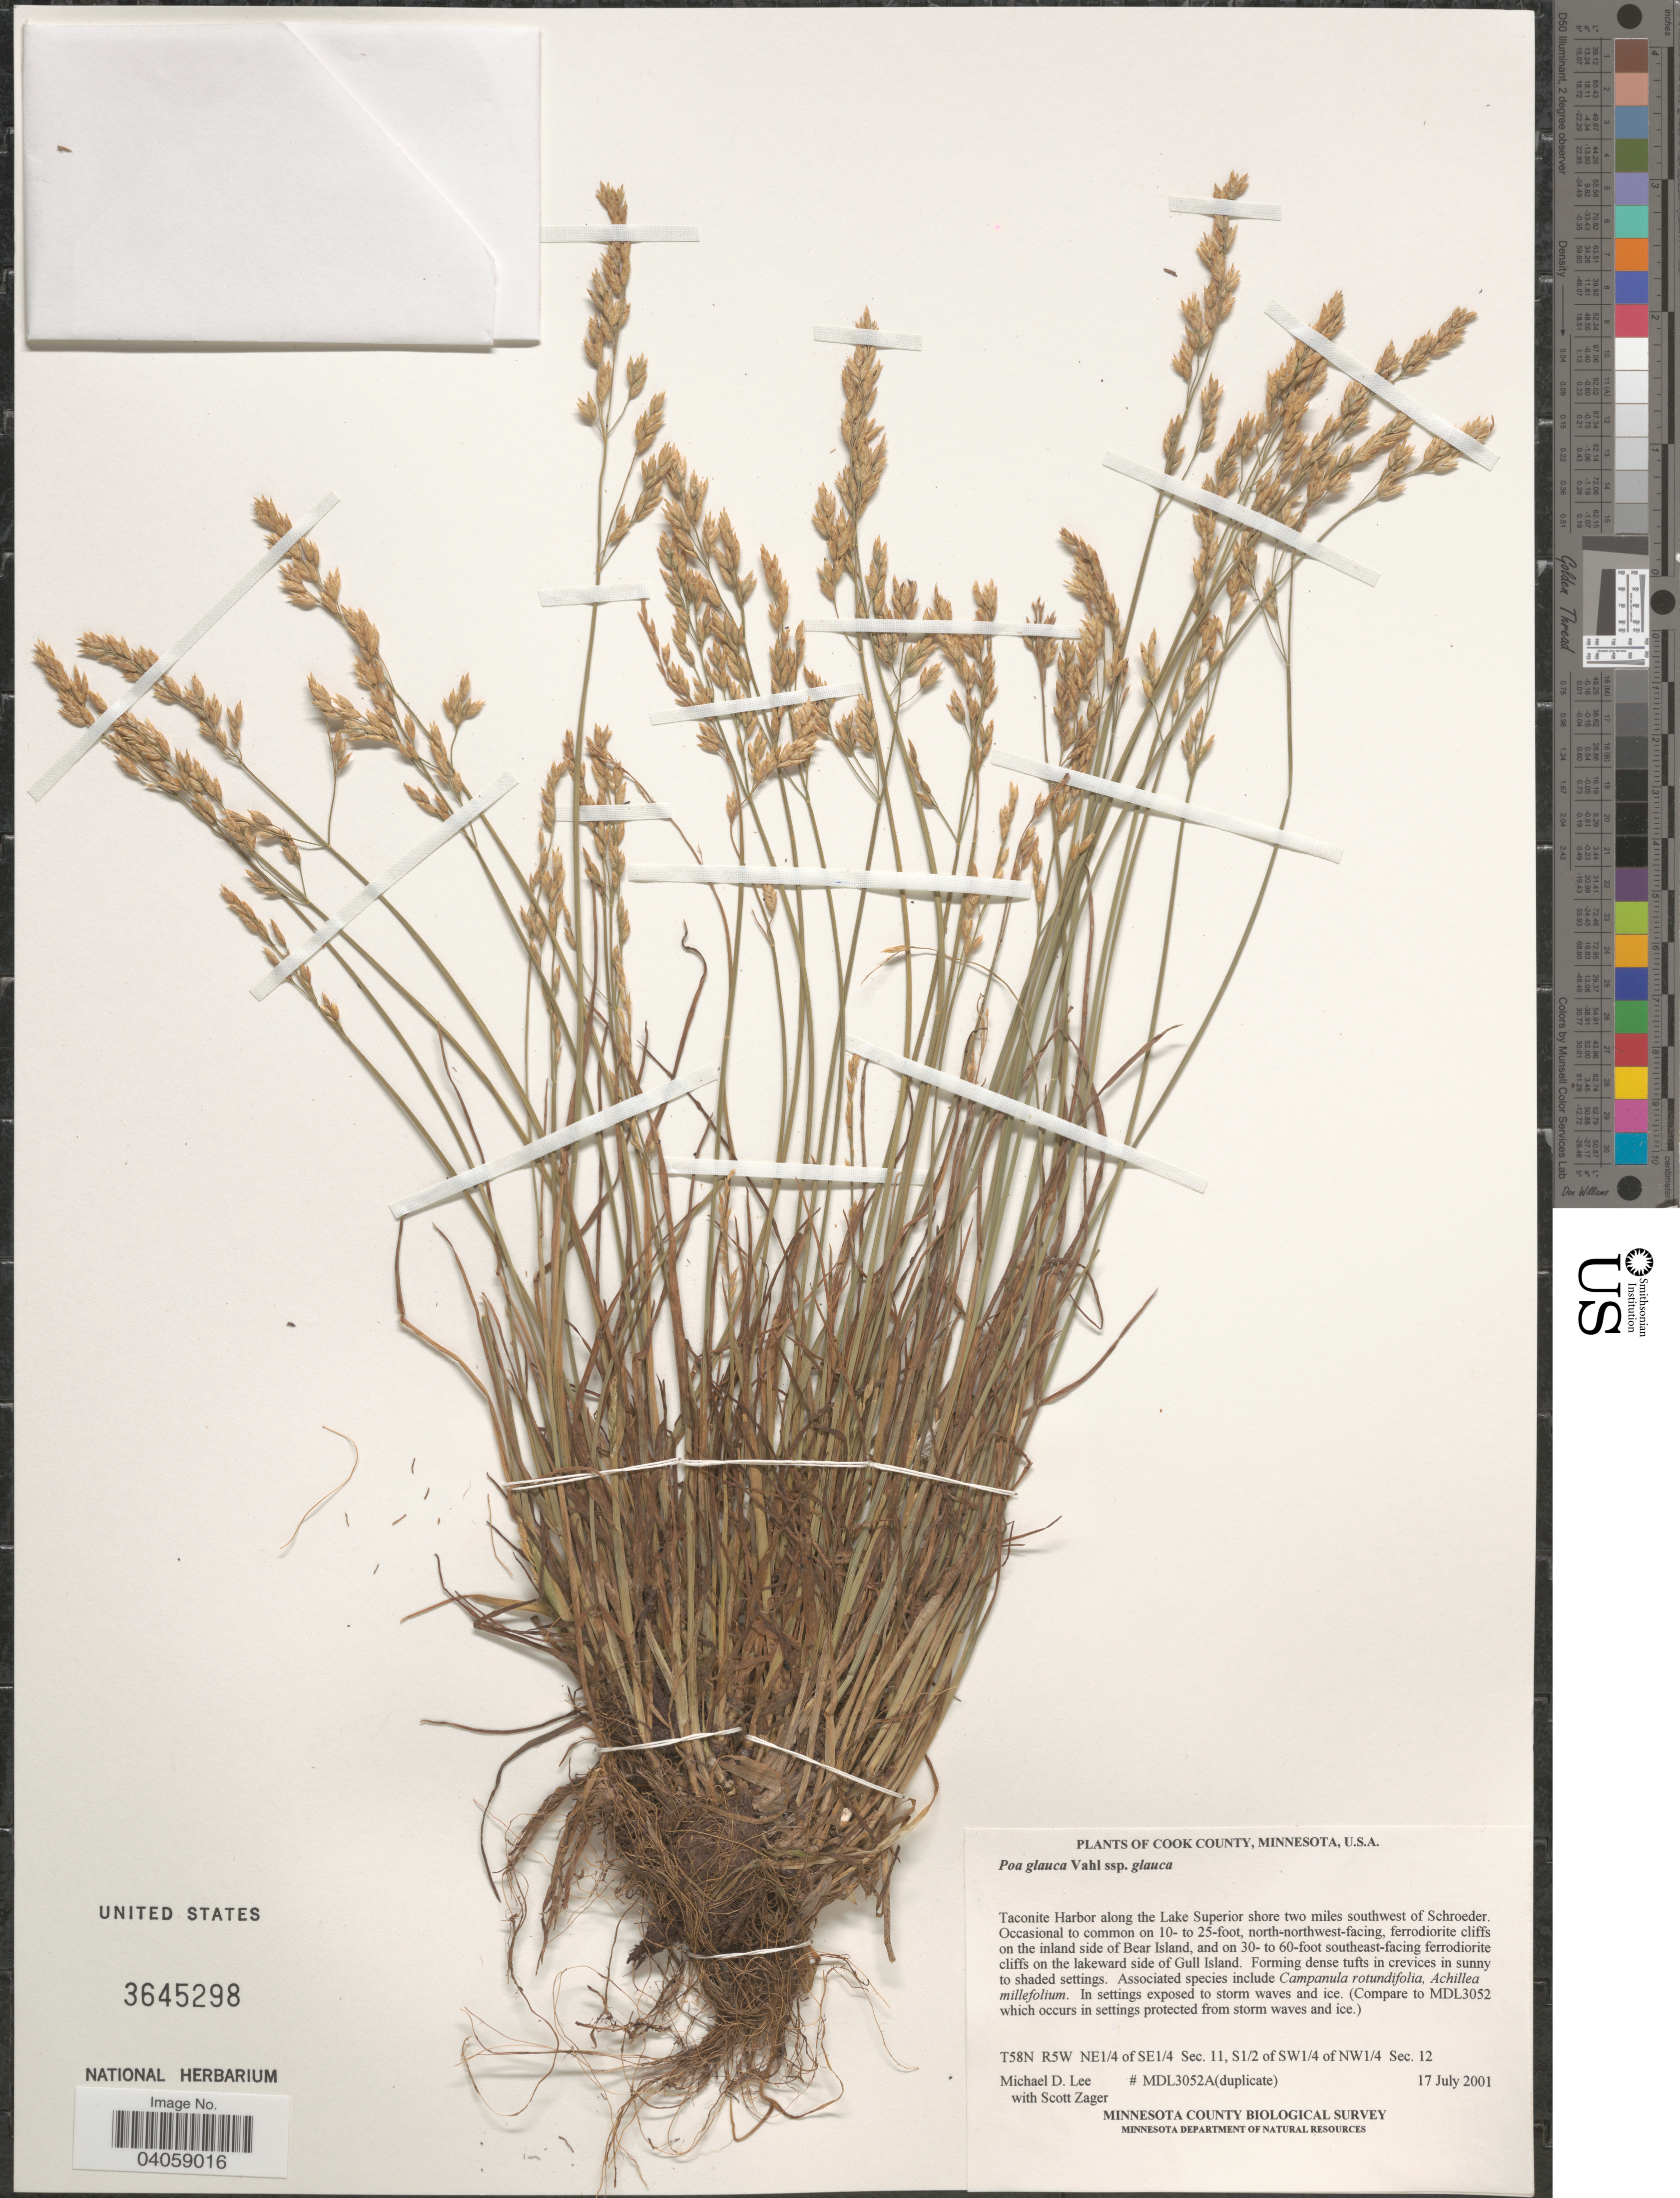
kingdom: Plantae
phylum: Tracheophyta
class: Liliopsida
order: Poales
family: Poaceae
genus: Poa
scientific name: Poa glauca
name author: Vahl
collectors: M. Lee & S. Zager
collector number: MDL3052A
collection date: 2001-07-17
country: United States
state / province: Minnesota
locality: Cook County. Taconite Harbor along the Lake Superior shore two miles southwest of Schroeder. North-northwest-facing, ferrodiorite cliffs on the inland side of Bear Island, and on 30- to 60- foot southeast-facing ferrodiorite cliffs on the lakeward side of Gull Island. T58N R5W NE¼ ofSE¼ Sec. 11, S½ of SW ¼ of NW¼ Sec. 12.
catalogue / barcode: US 3645298